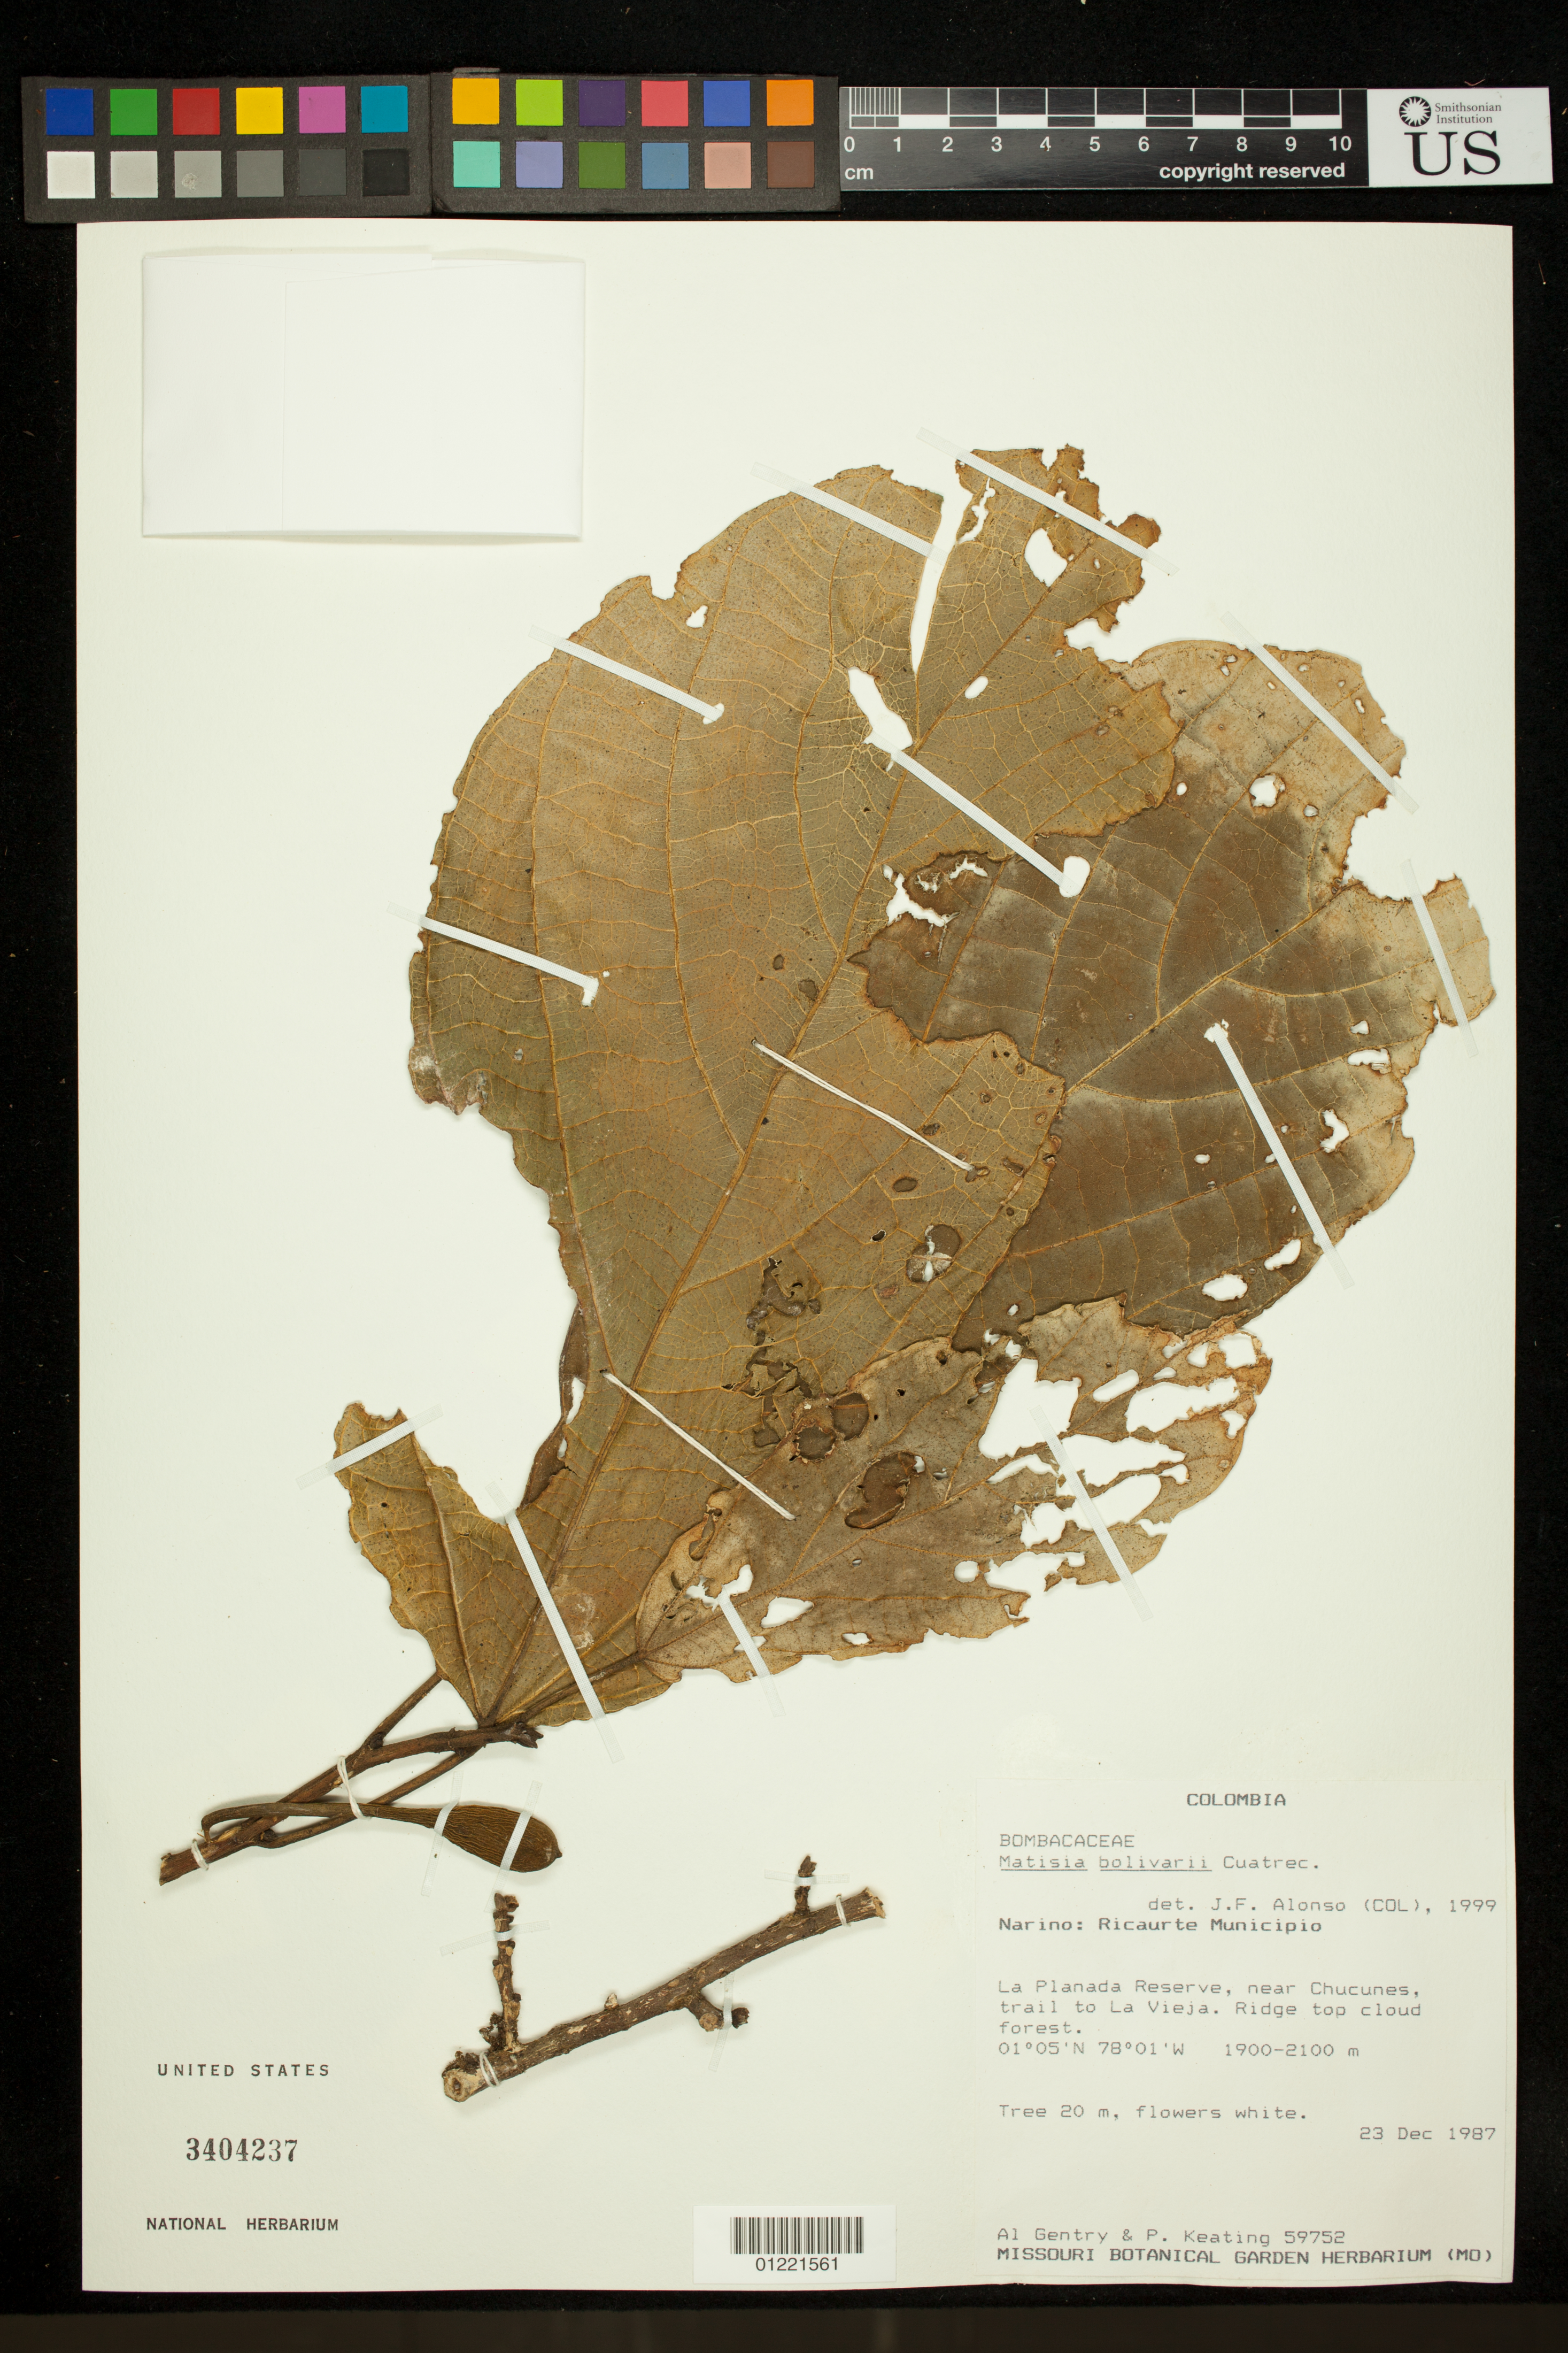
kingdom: Plantae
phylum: Tracheophyta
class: Magnoliopsida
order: Malvales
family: Malvaceae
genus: Matisia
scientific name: Matisia bolivarii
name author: Cuatrec.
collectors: A. H. Gentry & P. Keating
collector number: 59752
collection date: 1987-12-23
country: Colombia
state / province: Narino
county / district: Ricaurte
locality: La Planada Reserve, near Chucunes, trail to La Vieja. Ridge top cloud forest.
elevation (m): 1900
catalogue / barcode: US 3404237